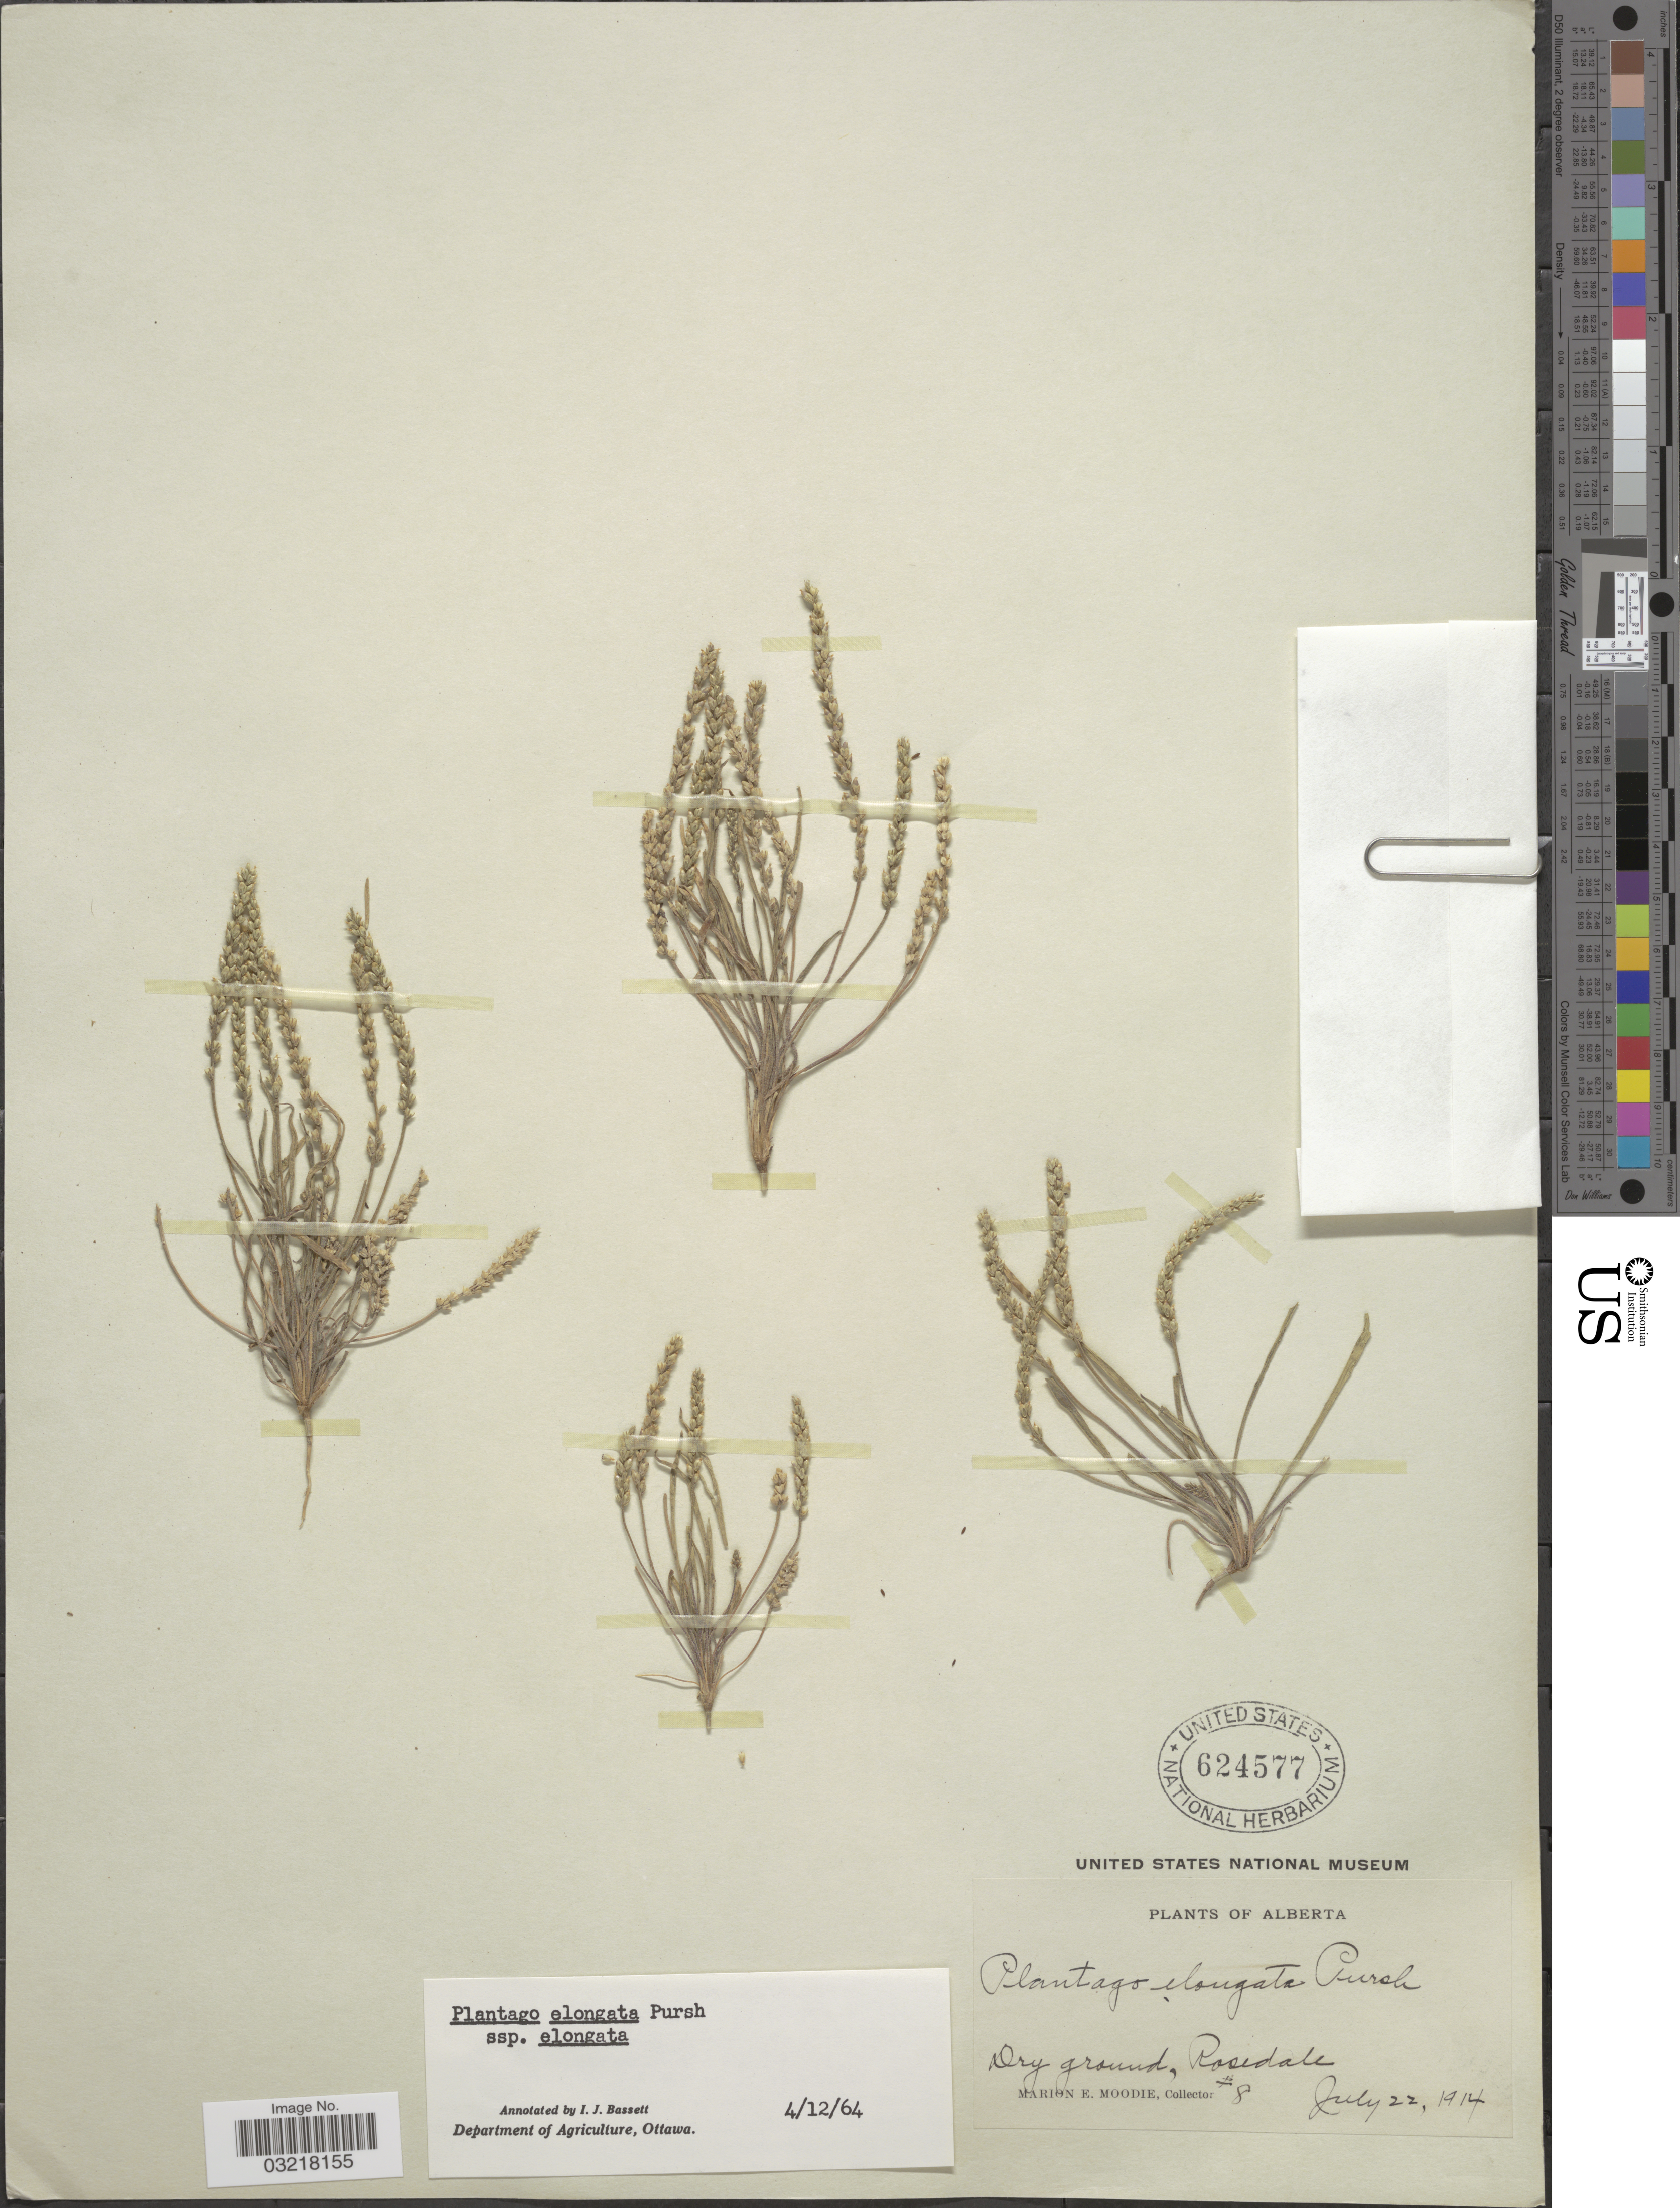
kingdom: Plantae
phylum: Tracheophyta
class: Magnoliopsida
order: Lamiales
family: Plantaginaceae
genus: Plantago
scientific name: Plantago elongata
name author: Pursh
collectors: M. E. Moodie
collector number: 8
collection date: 1914-07-22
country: Canada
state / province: Alberta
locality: Dry ground, roadside.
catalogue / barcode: US 624577